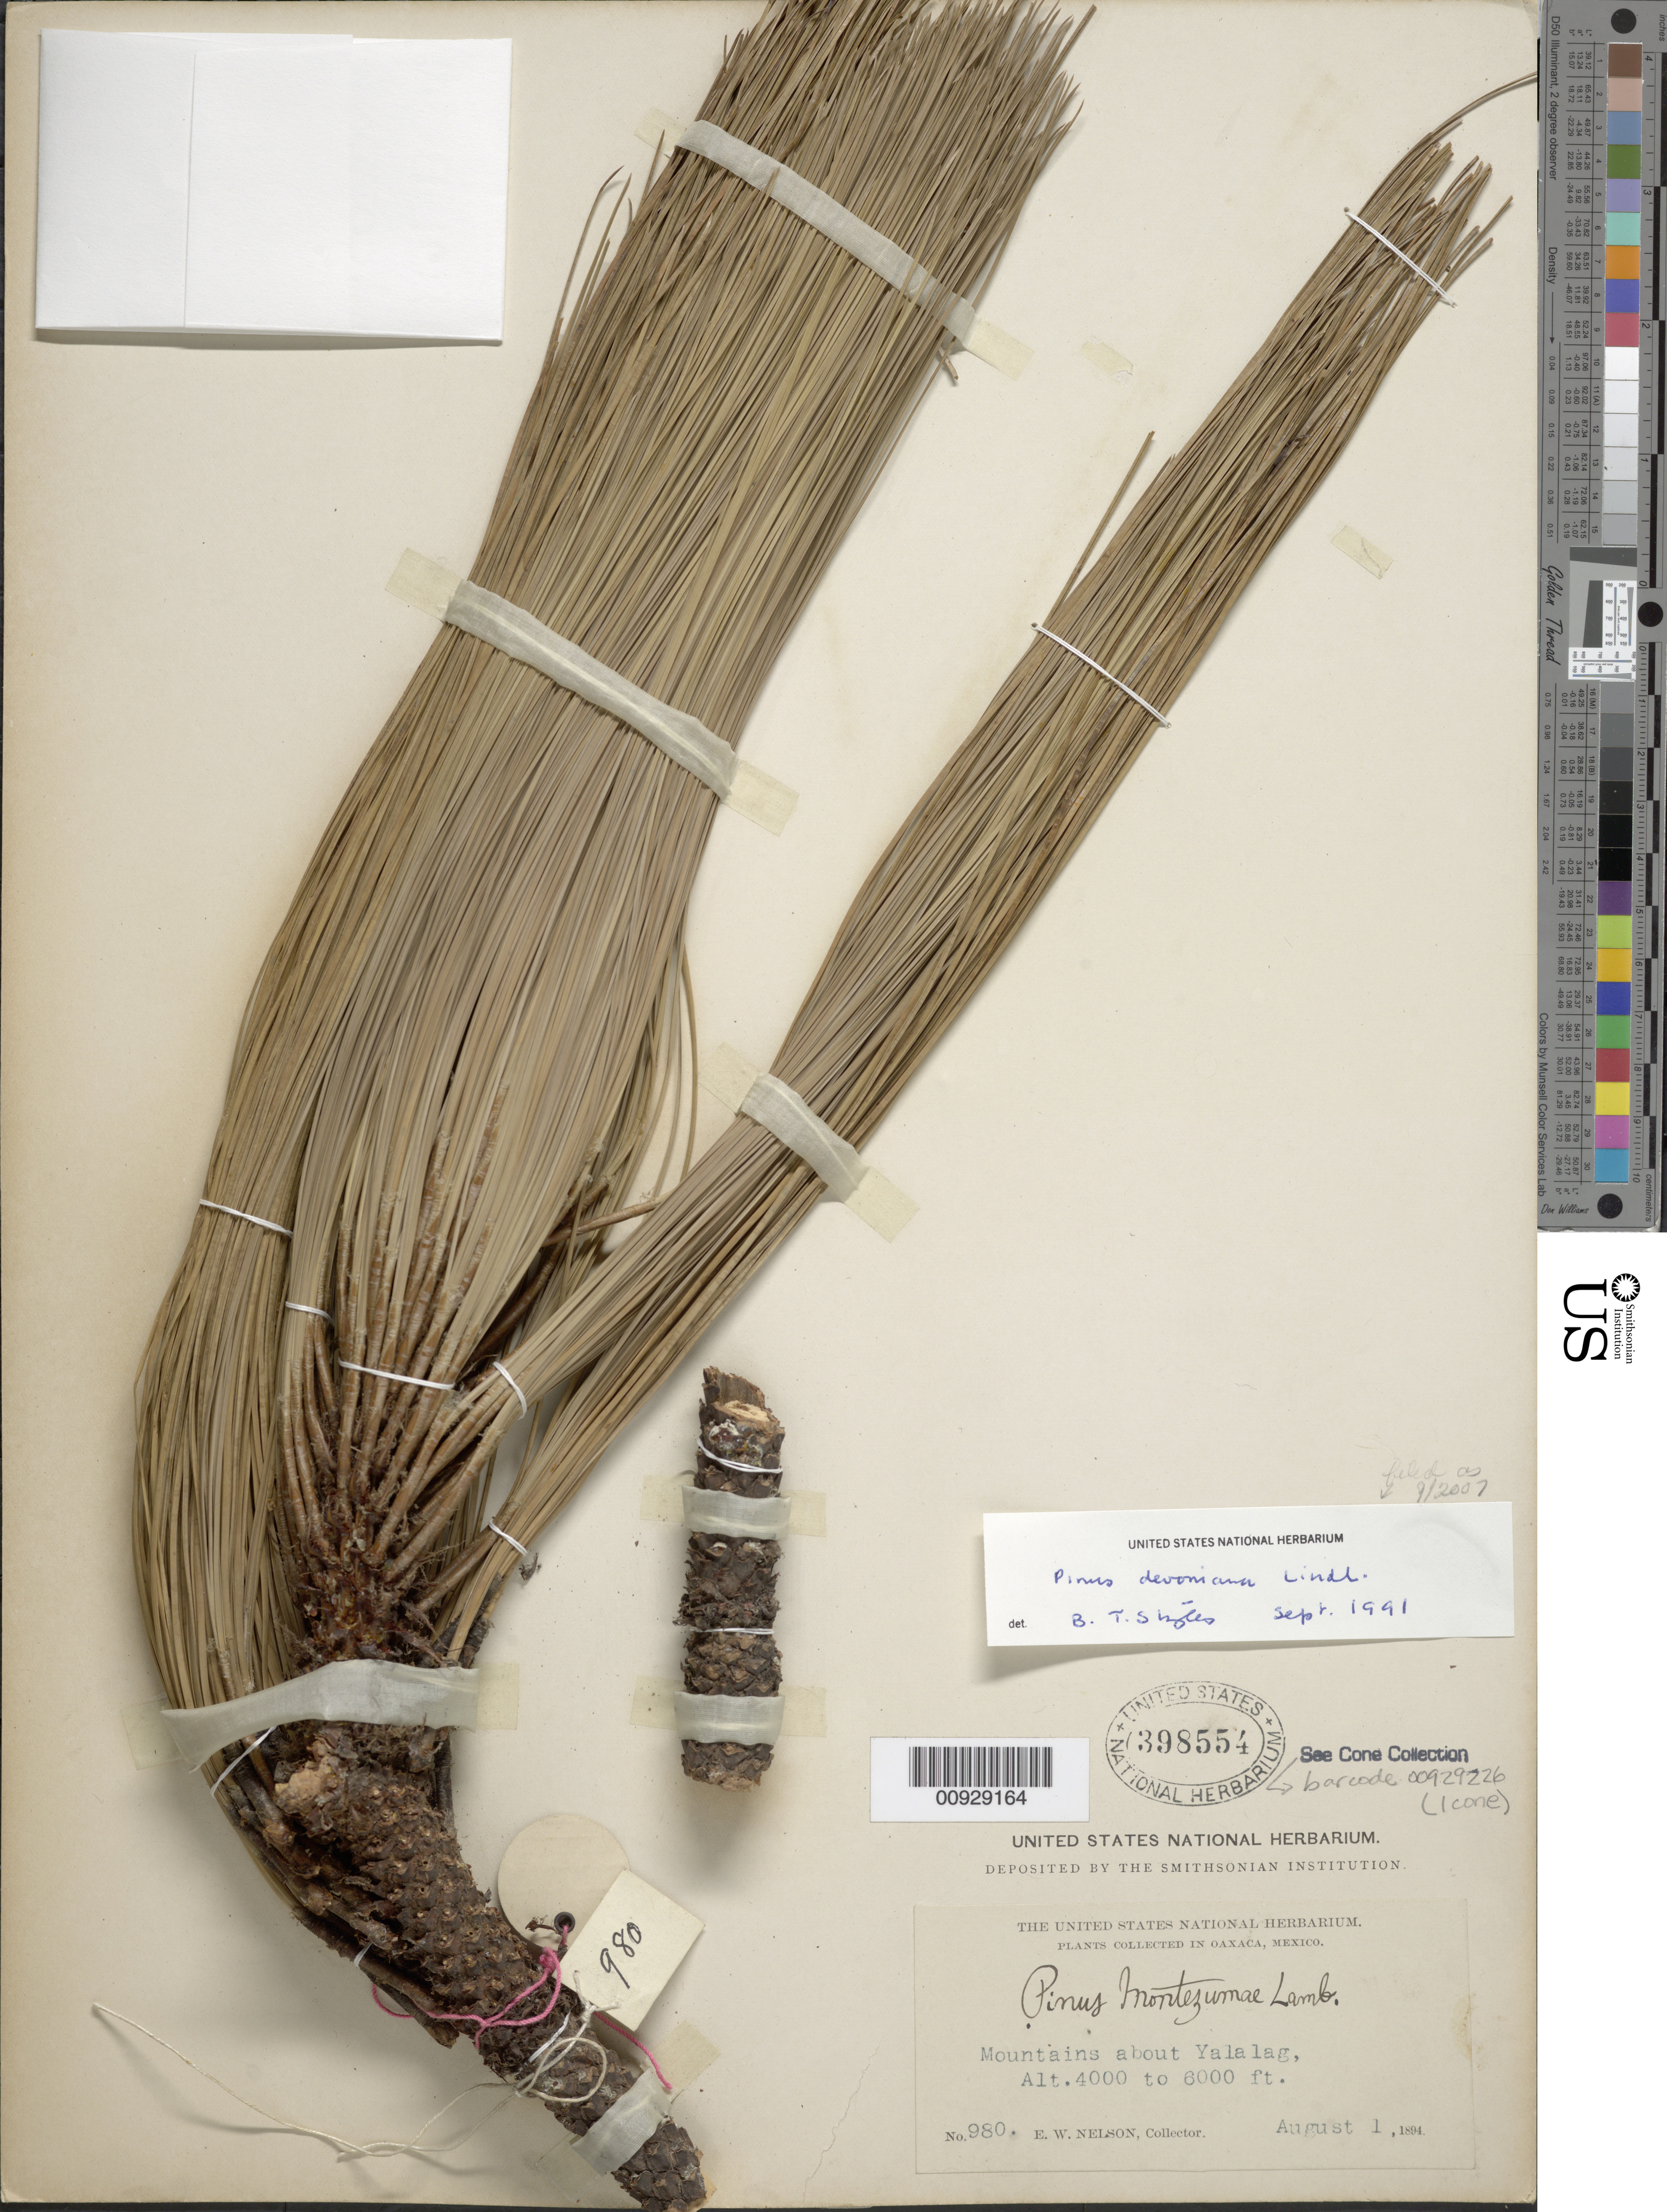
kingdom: Plantae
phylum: Tracheophyta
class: Pinopsida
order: Pinales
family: Pinaceae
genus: Pinus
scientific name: Pinus devoniana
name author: Lindl.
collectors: E. W. Nelson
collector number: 980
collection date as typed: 01 Aug 1894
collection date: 1894-08-01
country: Mexico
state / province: Oaxaca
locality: Mountains about Yalalag.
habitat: Mountains.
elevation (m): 1219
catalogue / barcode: US 398554